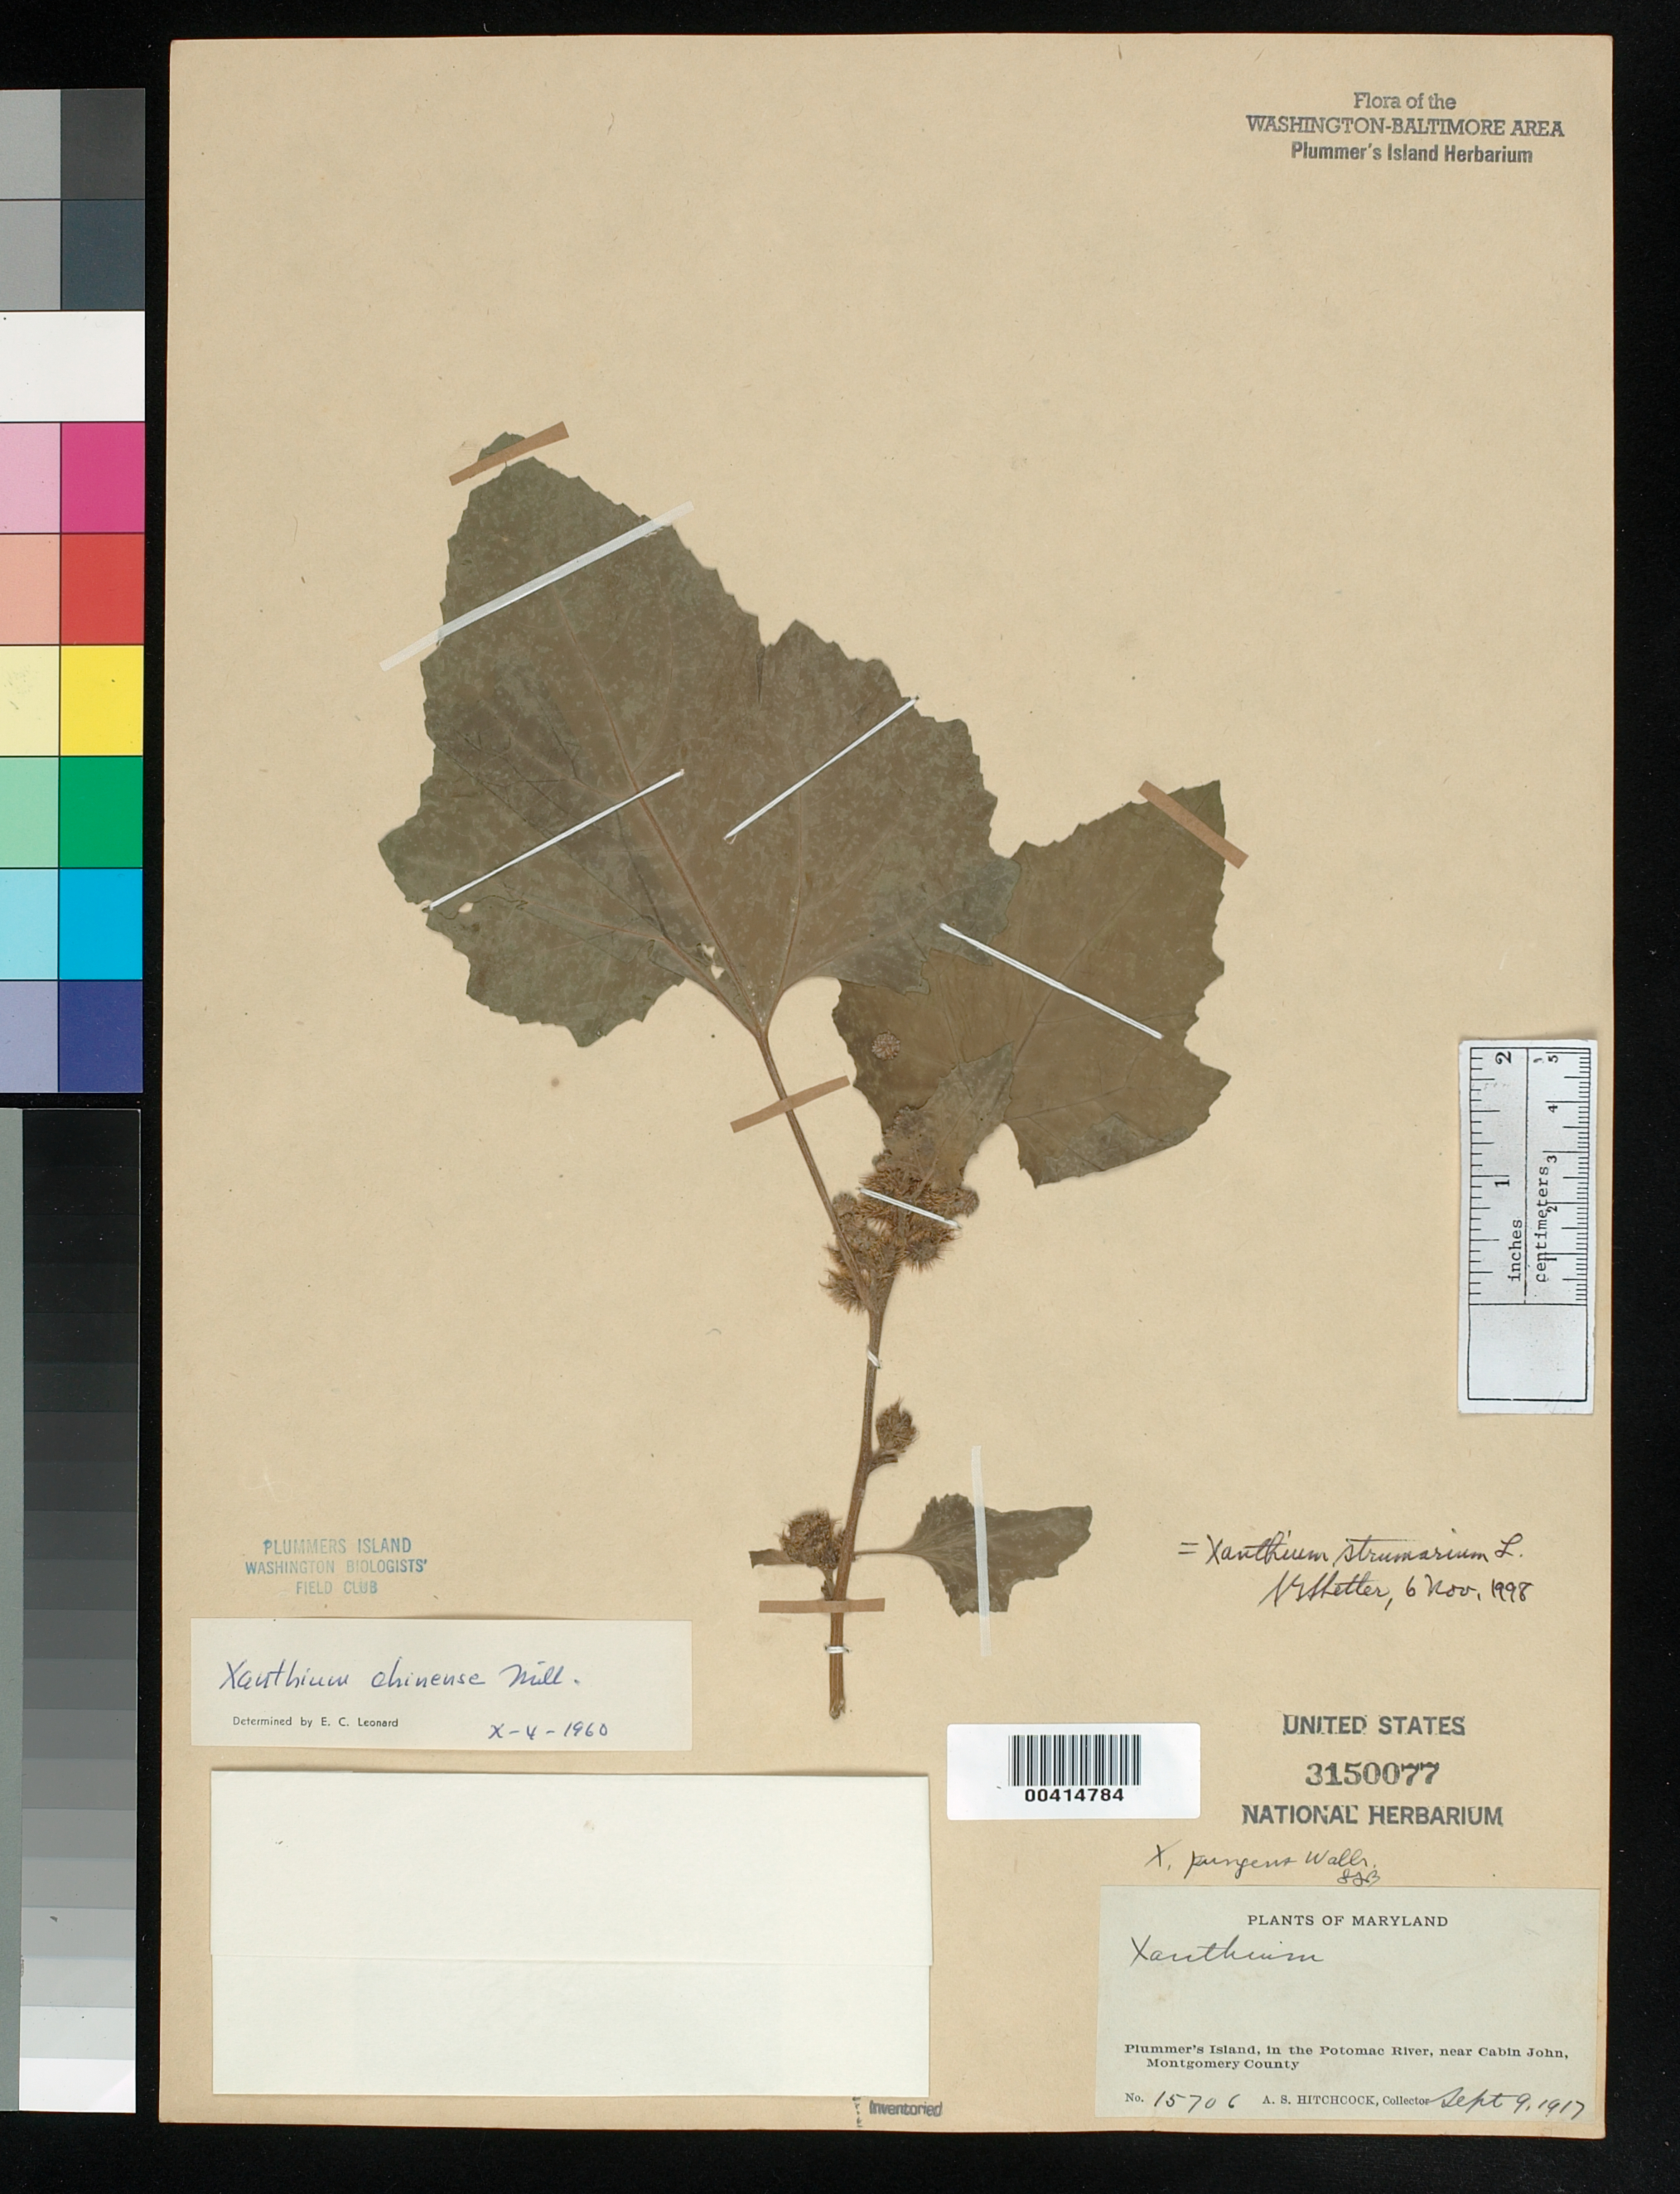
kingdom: Plantae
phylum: Tracheophyta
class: Magnoliopsida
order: Asterales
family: Asteraceae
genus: Xanthium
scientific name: Xanthium strumarium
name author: L.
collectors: A. S. Hitchcock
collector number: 15706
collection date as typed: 09 Sep 1917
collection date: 1917-09-09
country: United States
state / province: Maryland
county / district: Montgomery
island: Plummers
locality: Plummer's Island Plummers Island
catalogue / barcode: US 3150077